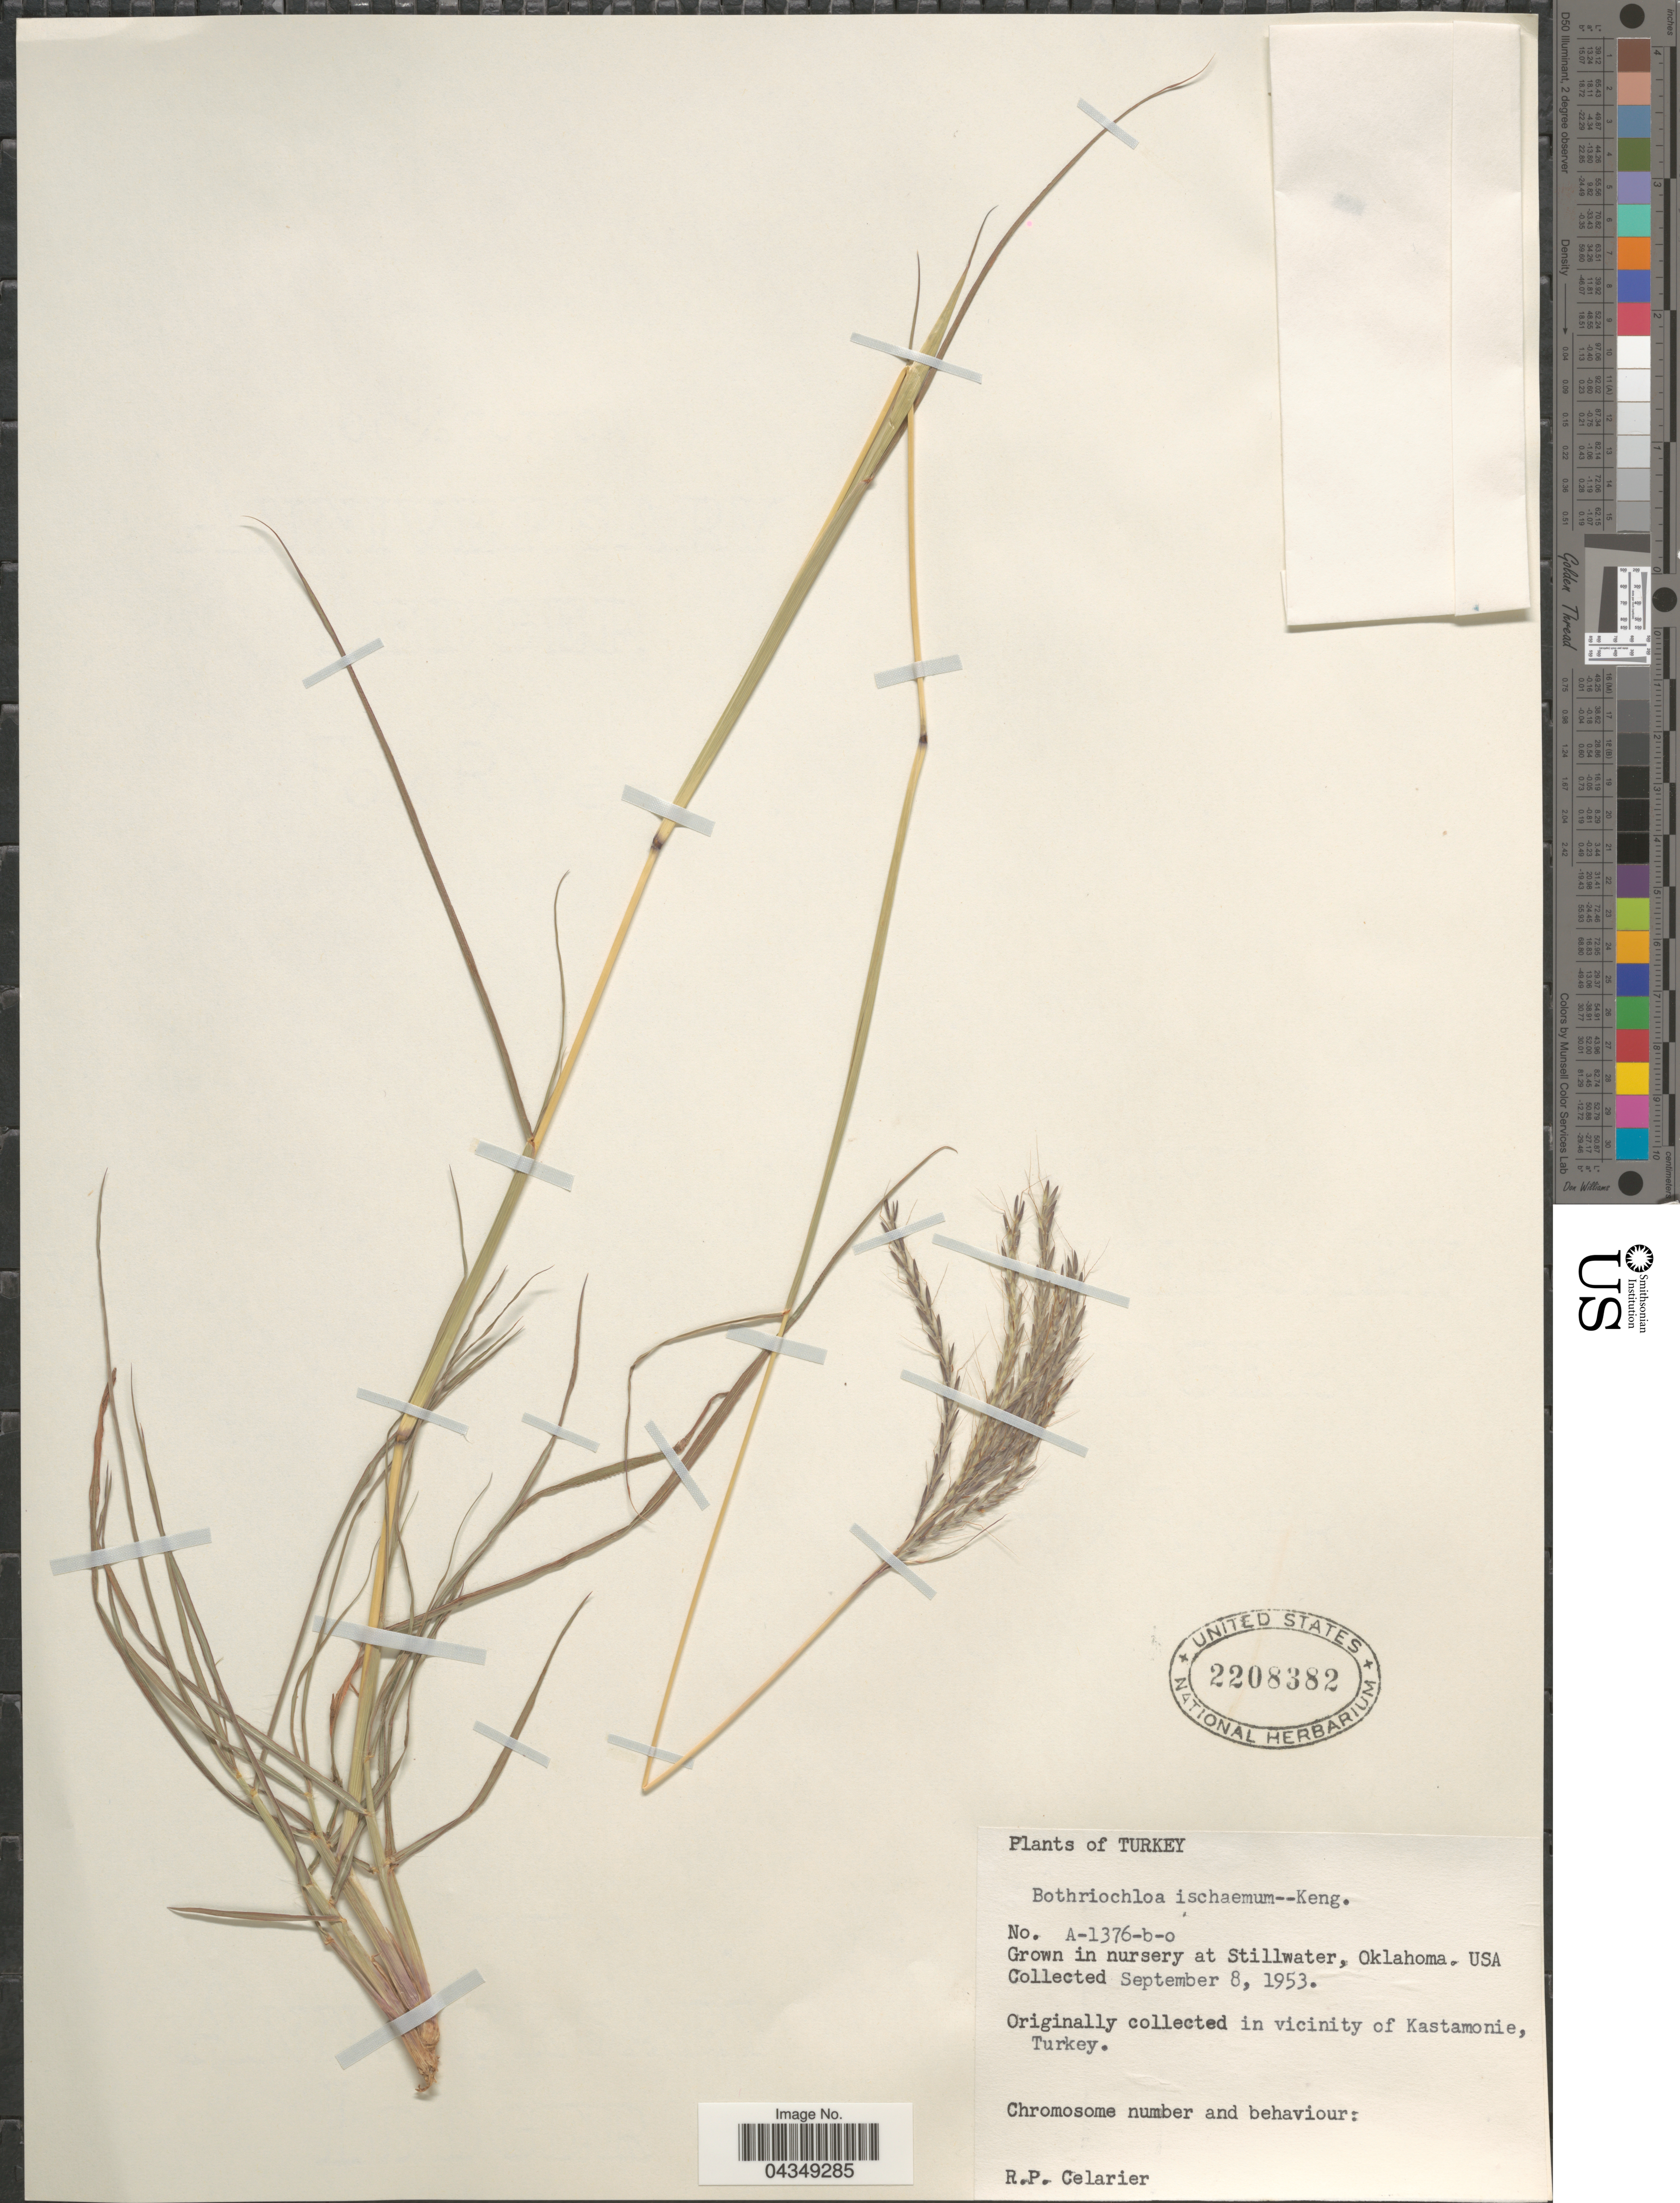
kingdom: Plantae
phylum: Tracheophyta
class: Liliopsida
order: Poales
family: Poaceae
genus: Bothriochloa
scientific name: Bothriochloa ischaemum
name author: (L.) Keng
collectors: R. Celarier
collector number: A-1376-b-o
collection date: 1953-09-08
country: United States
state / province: Oklahoma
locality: Grown in nursery at Stillwater.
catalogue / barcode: US 2208382